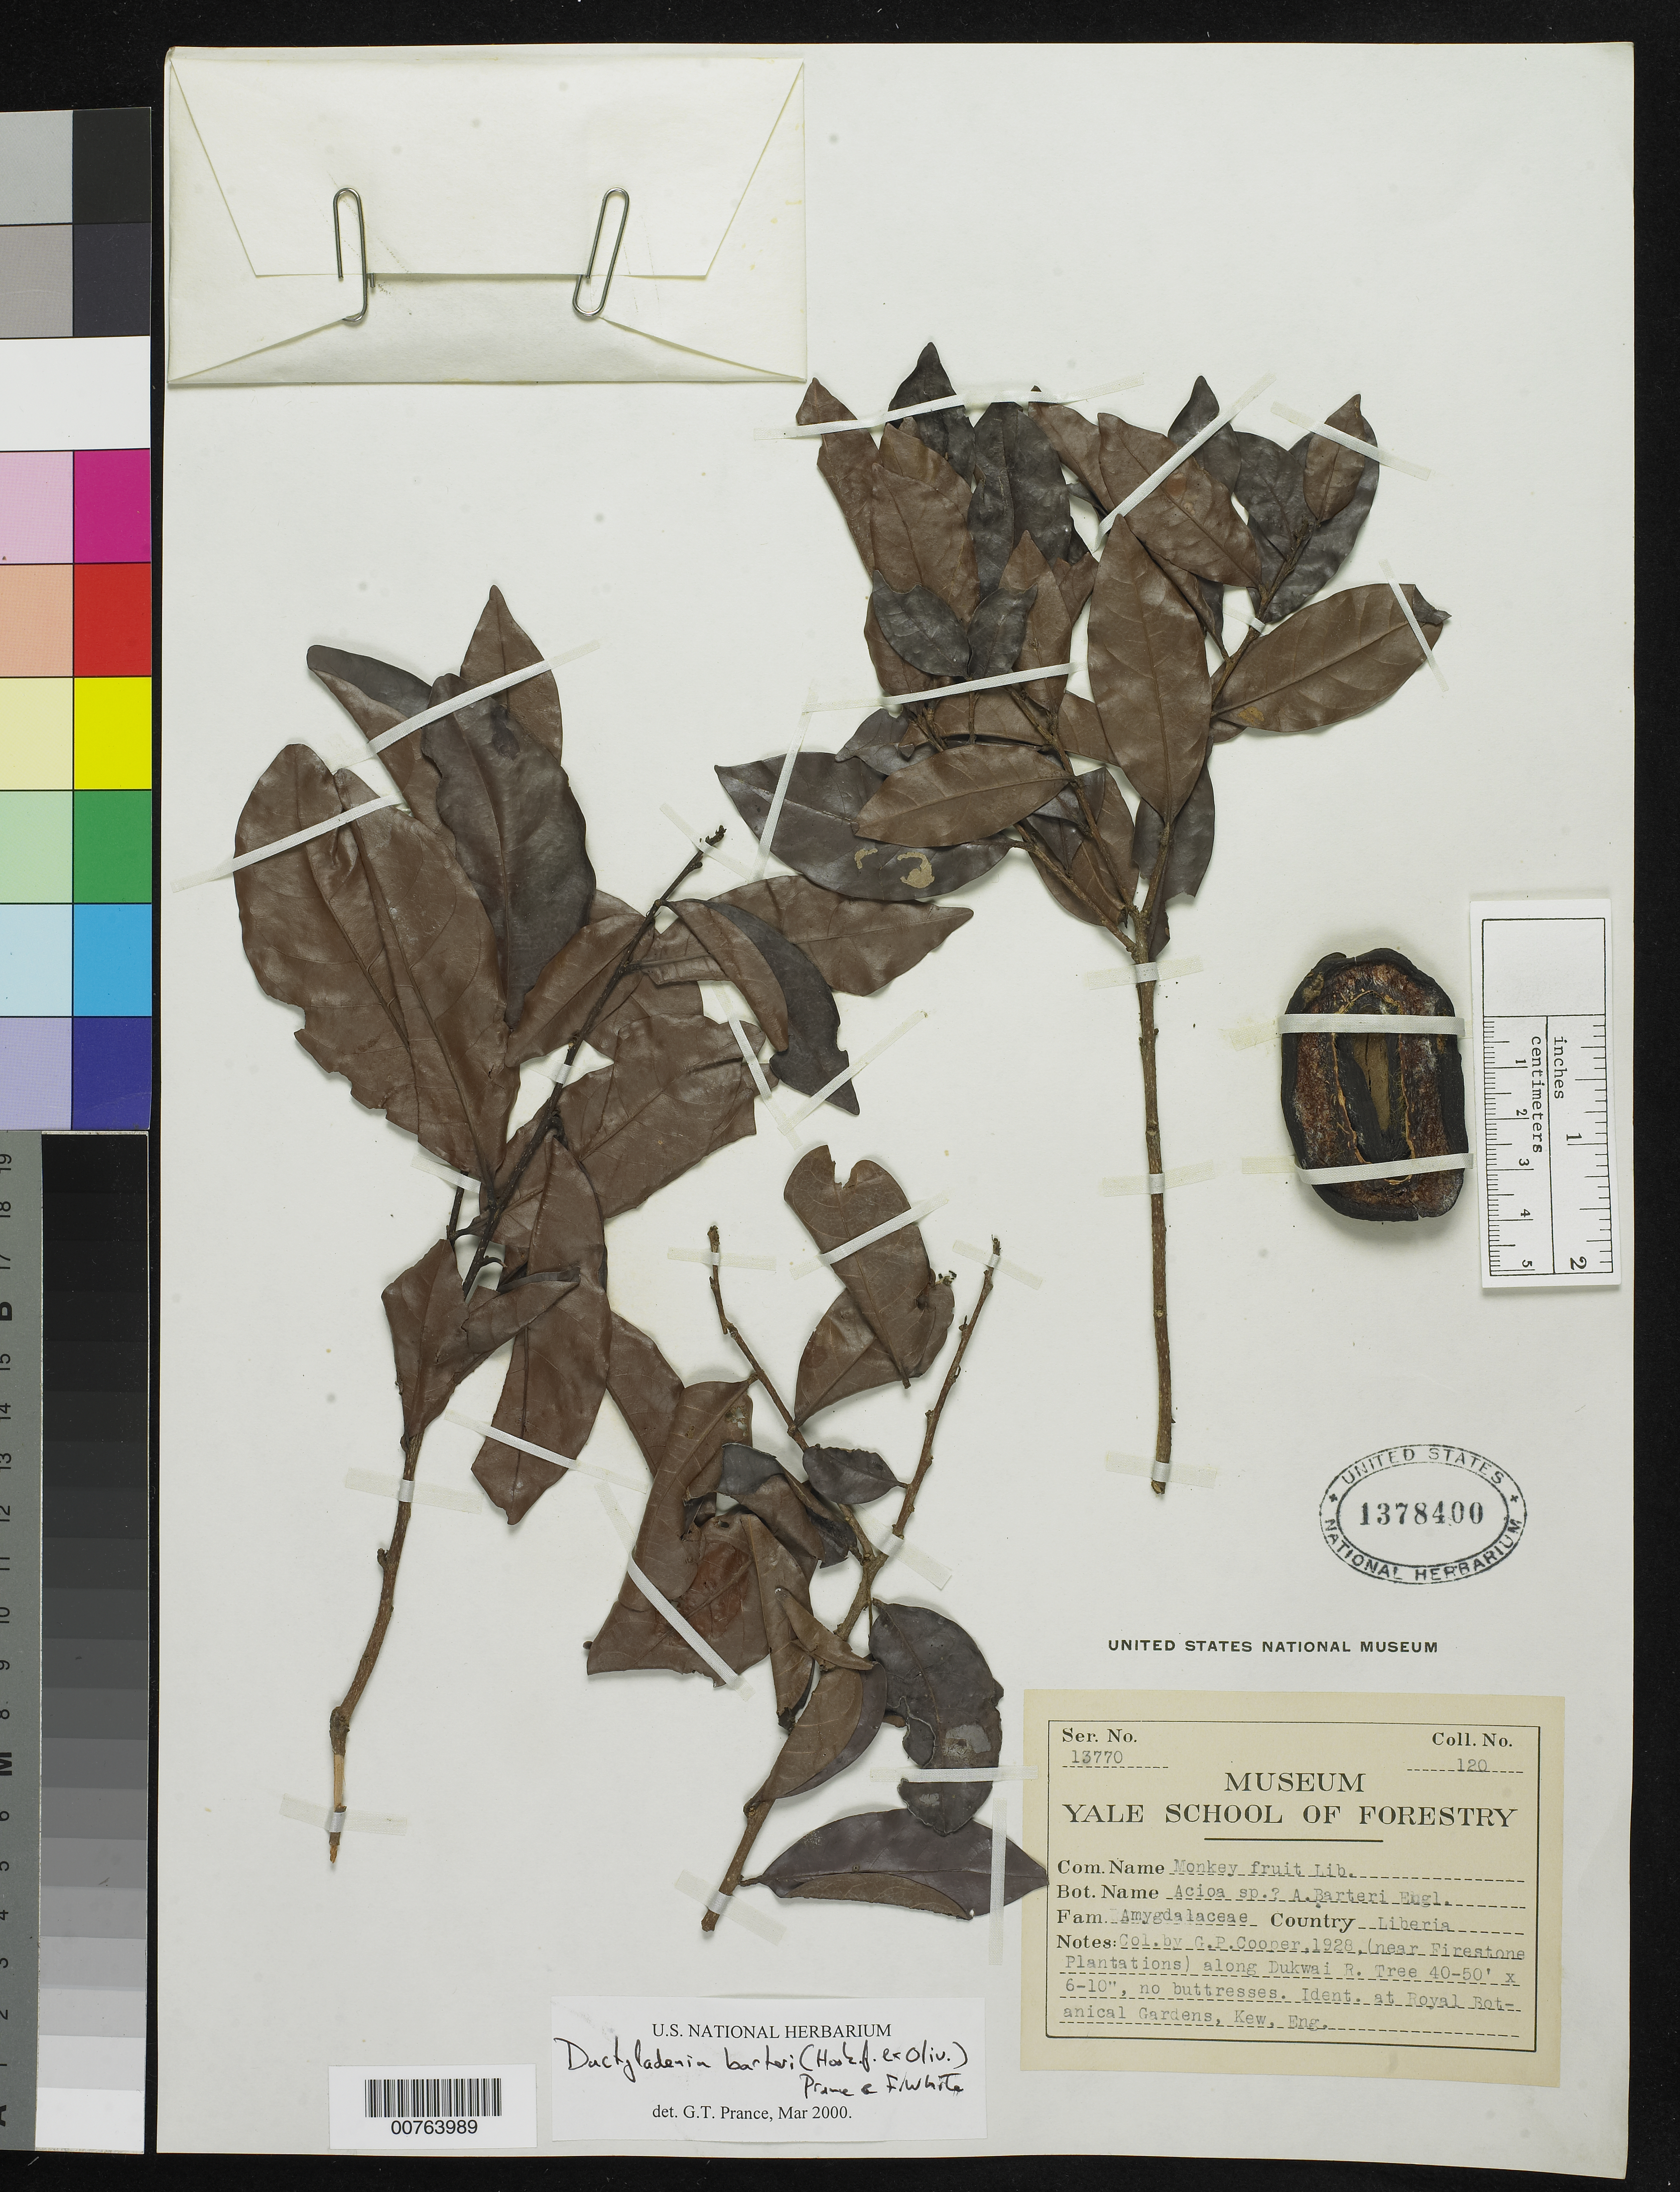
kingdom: Plantae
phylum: Tracheophyta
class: Magnoliopsida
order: Malpighiales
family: Chrysobalanaceae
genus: Dactyladenia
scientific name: Dactyladenia barteri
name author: (Hook. f. ex Oliv.) Prance & F. White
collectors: G. Cooper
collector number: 120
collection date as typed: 1928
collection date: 1928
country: Liberia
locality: (near Firestone Plantations) along Dukwai River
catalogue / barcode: US 1378400